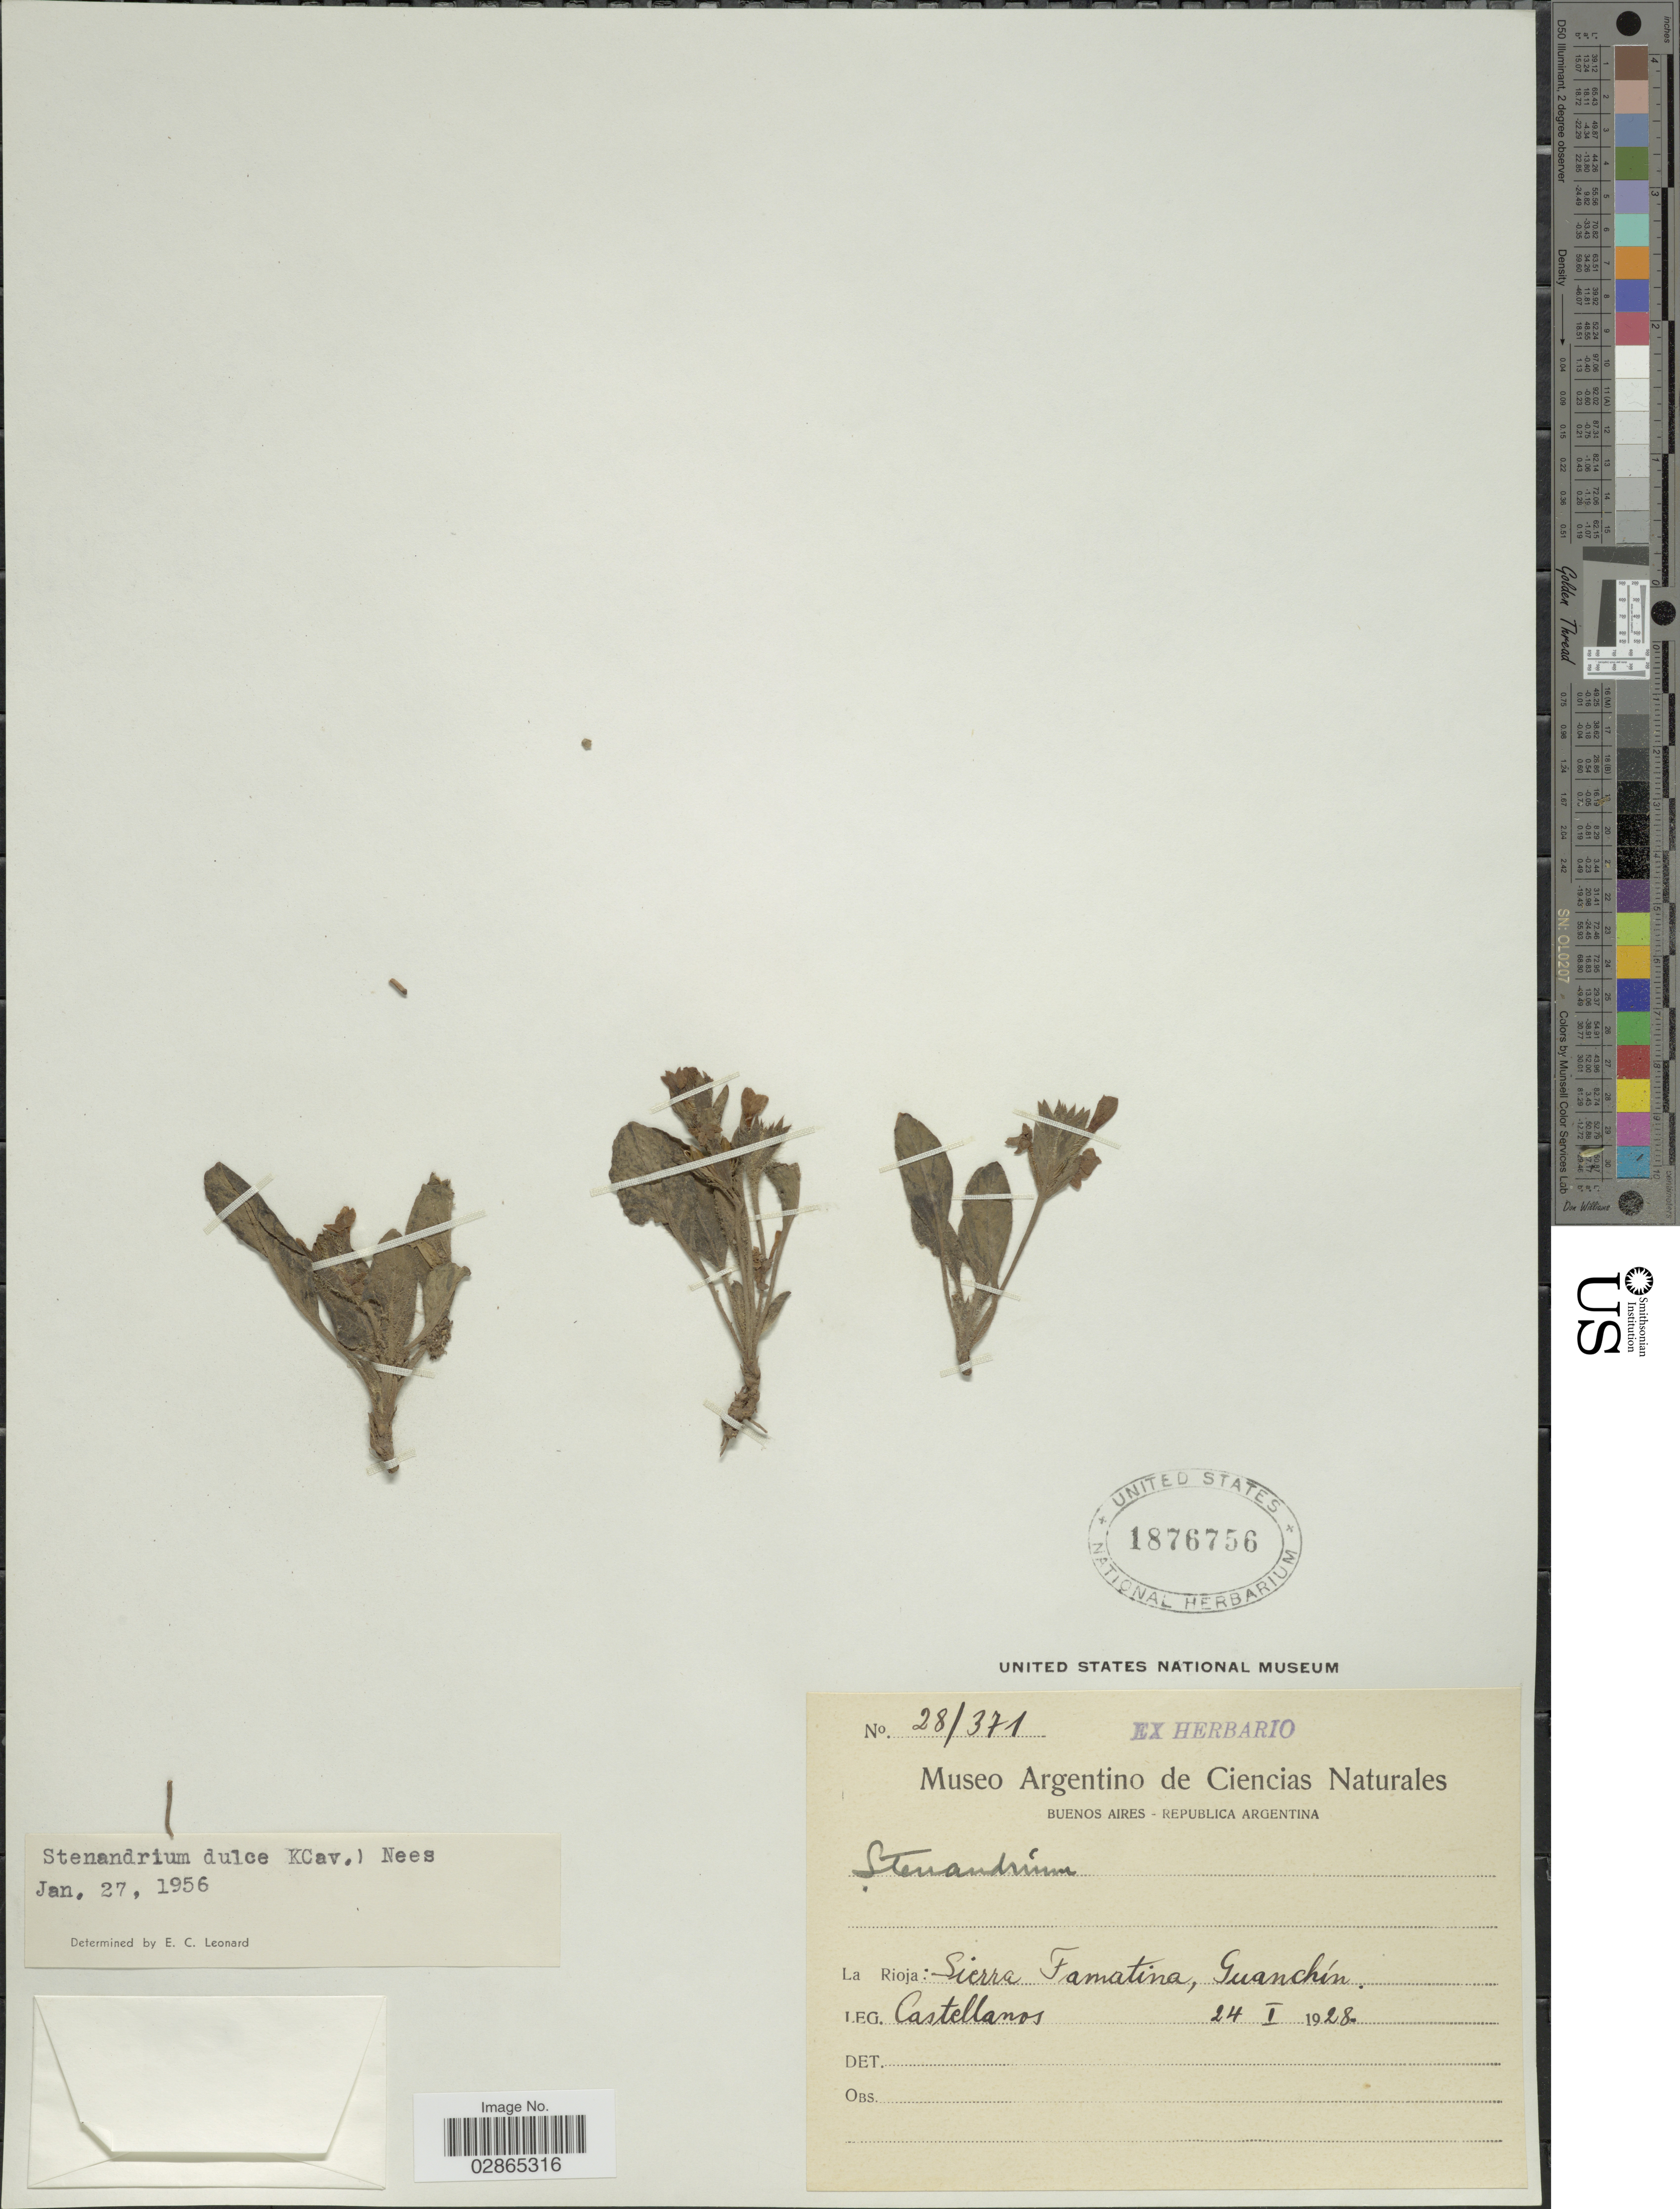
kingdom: Plantae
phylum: Tracheophyta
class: Magnoliopsida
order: Lamiales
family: Acanthaceae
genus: Stenandrium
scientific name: Stenandrium dulce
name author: (Cav.) Nees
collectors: -- Castellanos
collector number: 28/371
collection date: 1928-01-24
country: Argentina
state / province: La Rioja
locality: Sierra Famatina, Guanchín.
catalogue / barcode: US 1876756